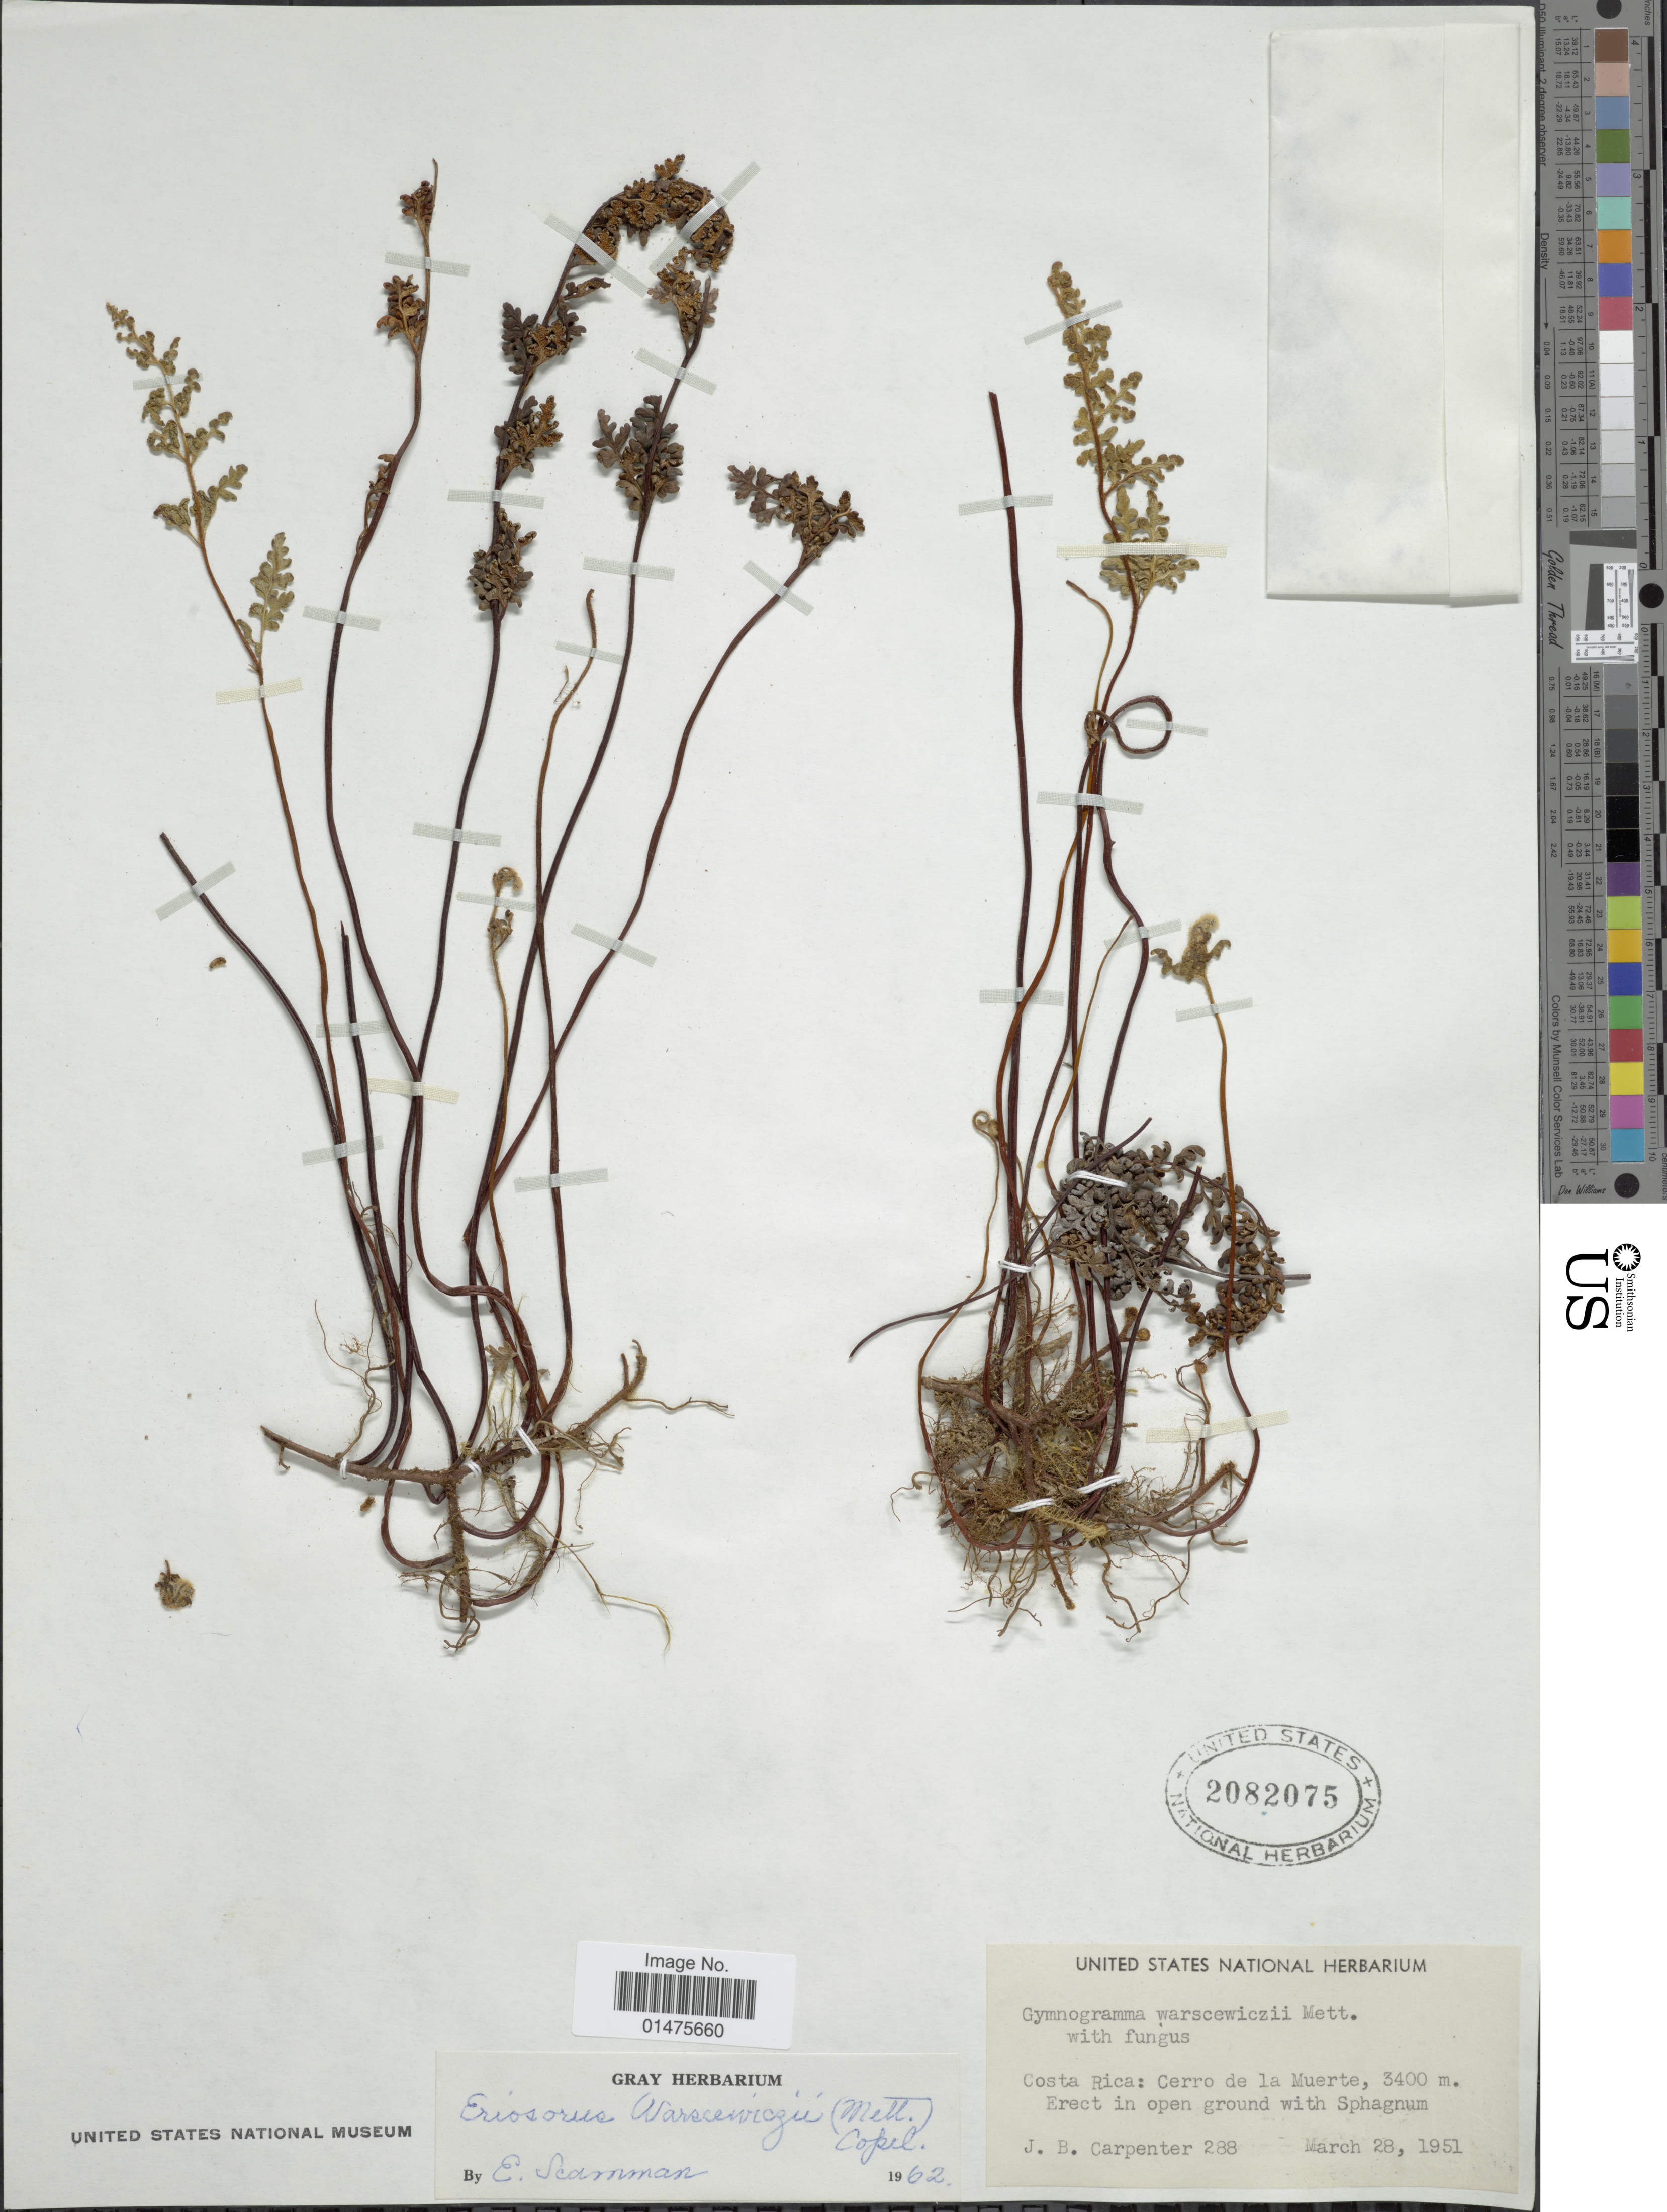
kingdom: Plantae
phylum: Tracheophyta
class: Polypodiopsida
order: Polypodiales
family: Pteridaceae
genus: Jamesonia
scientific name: Jamesonia warscewiczii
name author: (Mett.) Christenh.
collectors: J. Carpenter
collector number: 288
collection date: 1951-03-28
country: Costa Rica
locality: Cerro de la Muerte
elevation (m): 3400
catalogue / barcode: US 2082075